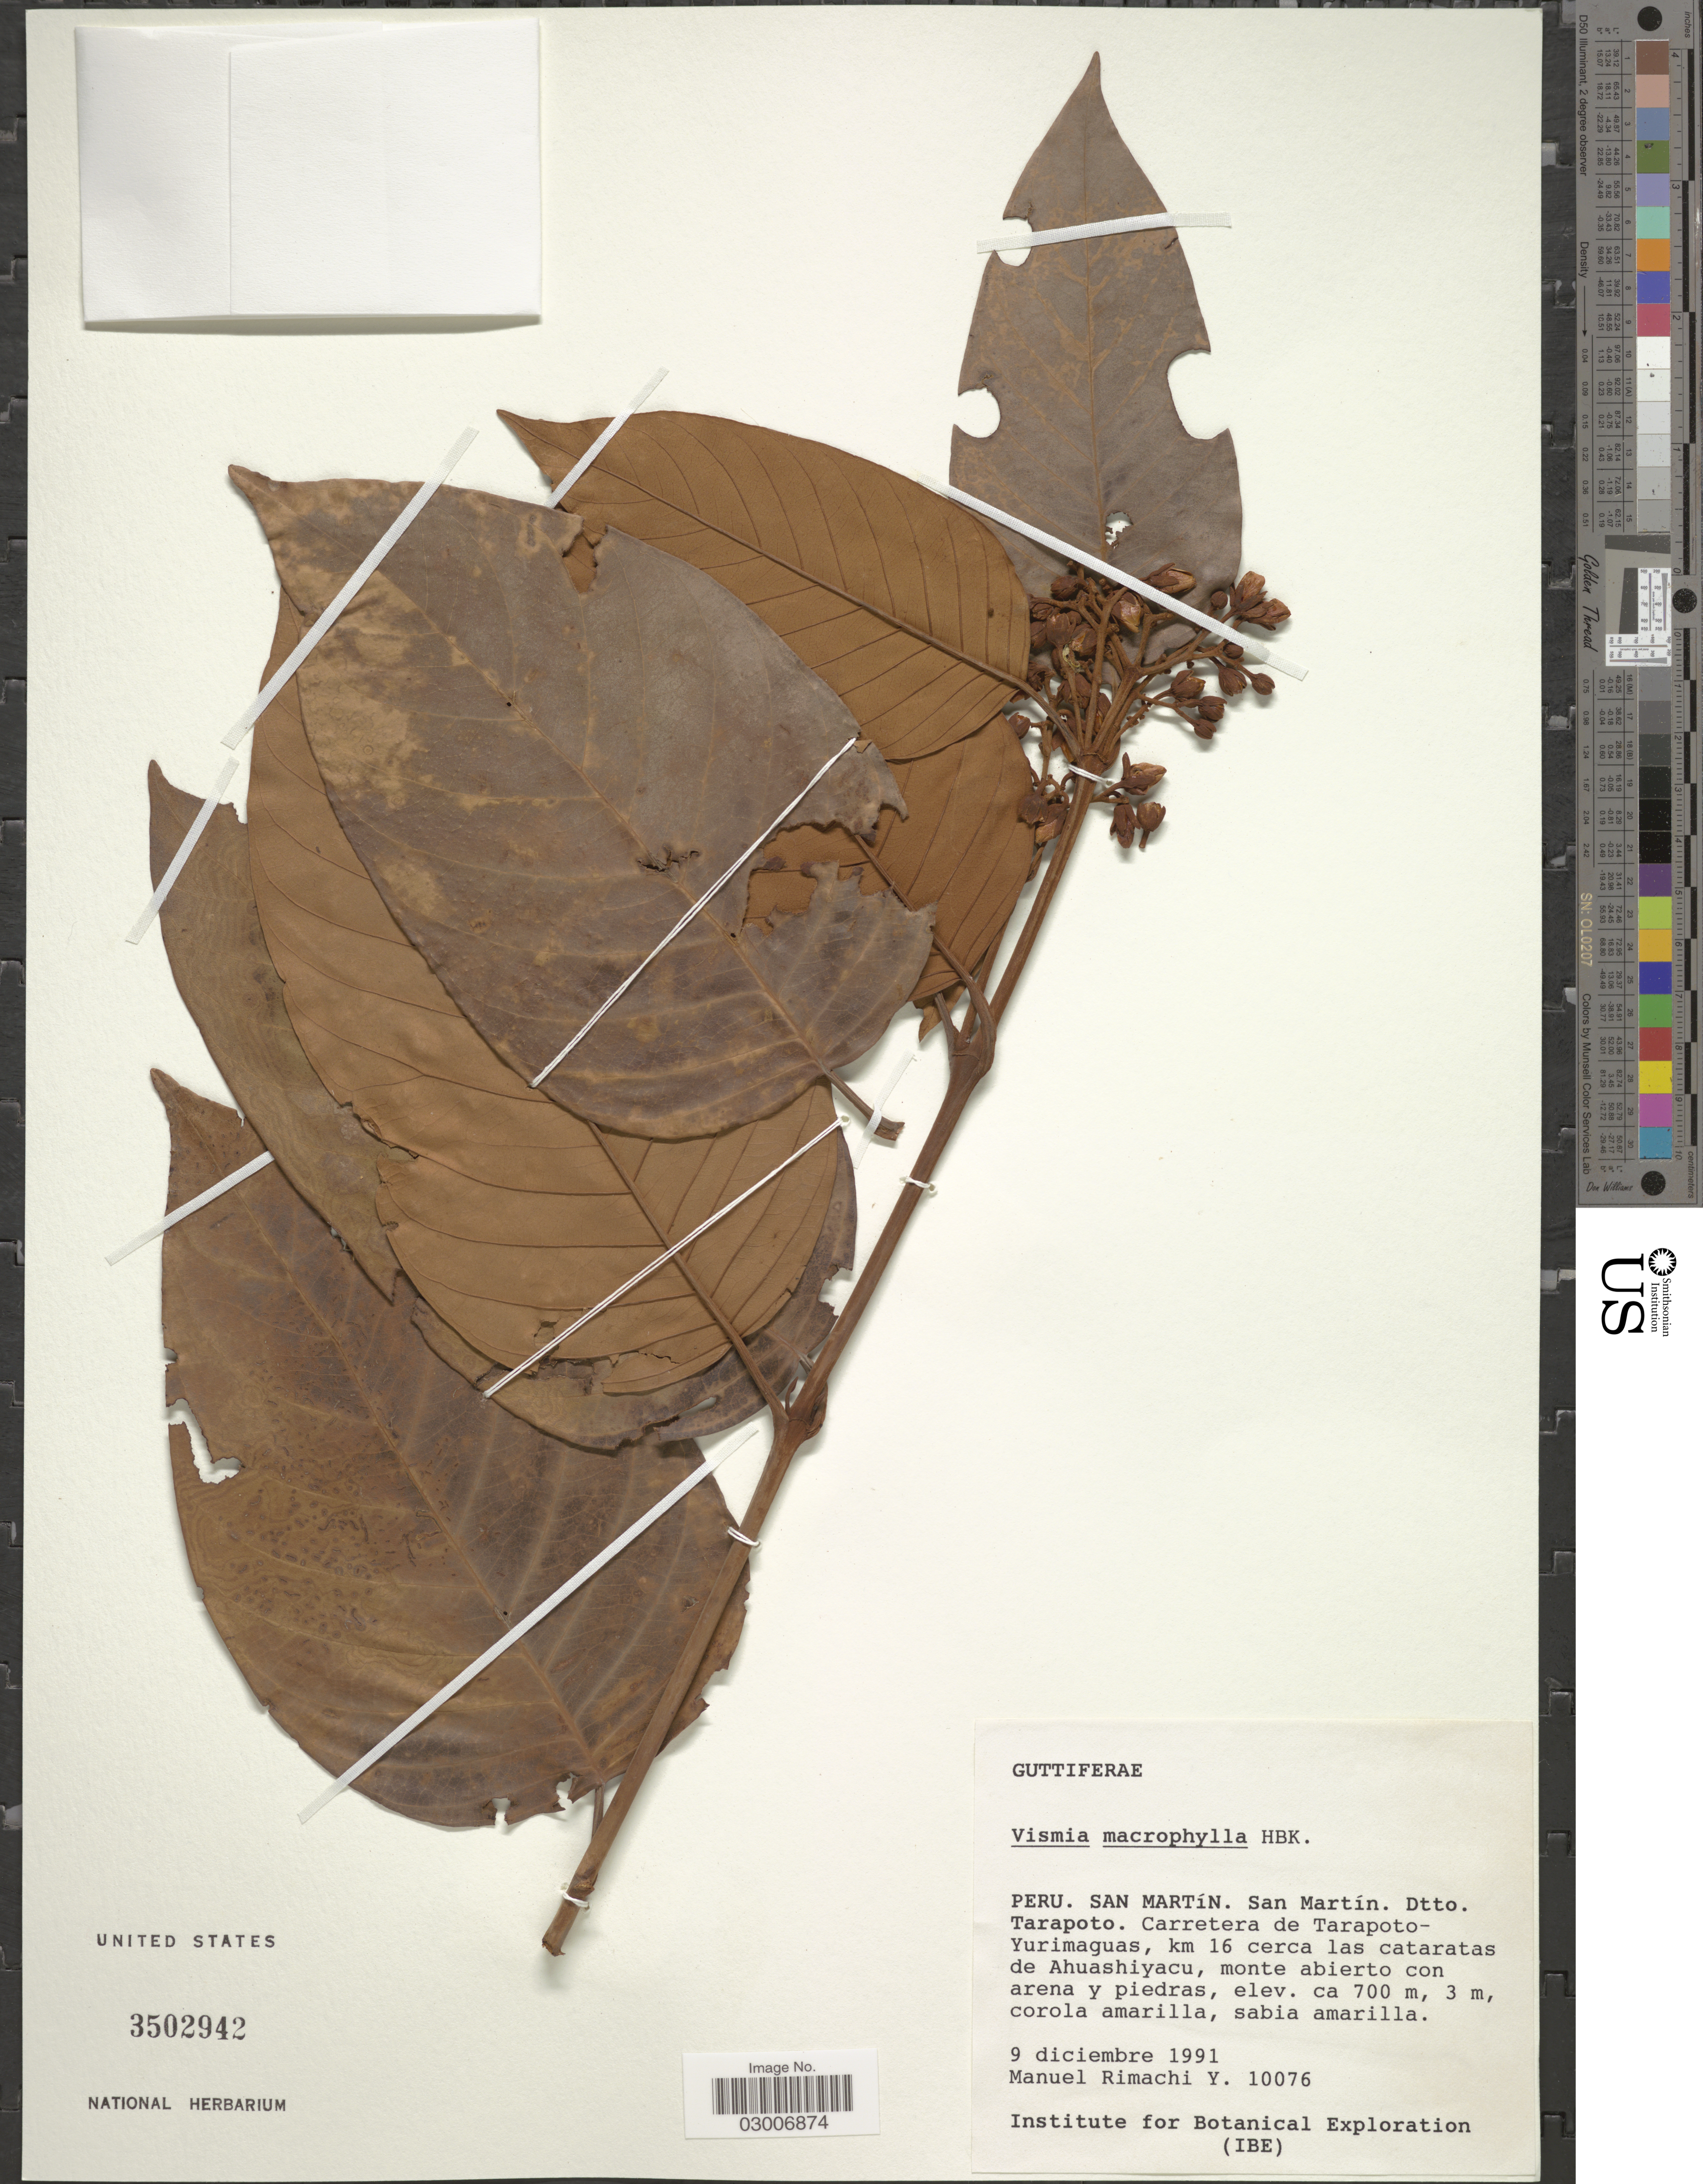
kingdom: Plantae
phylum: Tracheophyta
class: Magnoliopsida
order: Malpighiales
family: Hypericaceae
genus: Vismia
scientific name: Vismia macrophylla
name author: Kunth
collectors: M. Rimachi Y.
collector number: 10076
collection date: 1991-12-09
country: Peru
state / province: San Martín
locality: San Martín. Dtto. Tarapoto. Carretera de Tarapoto-Yurimaguas, km 16 cerca las cataratas de Ahuashiyacu, monte abierto con arena y piedras.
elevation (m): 700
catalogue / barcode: US 3502942